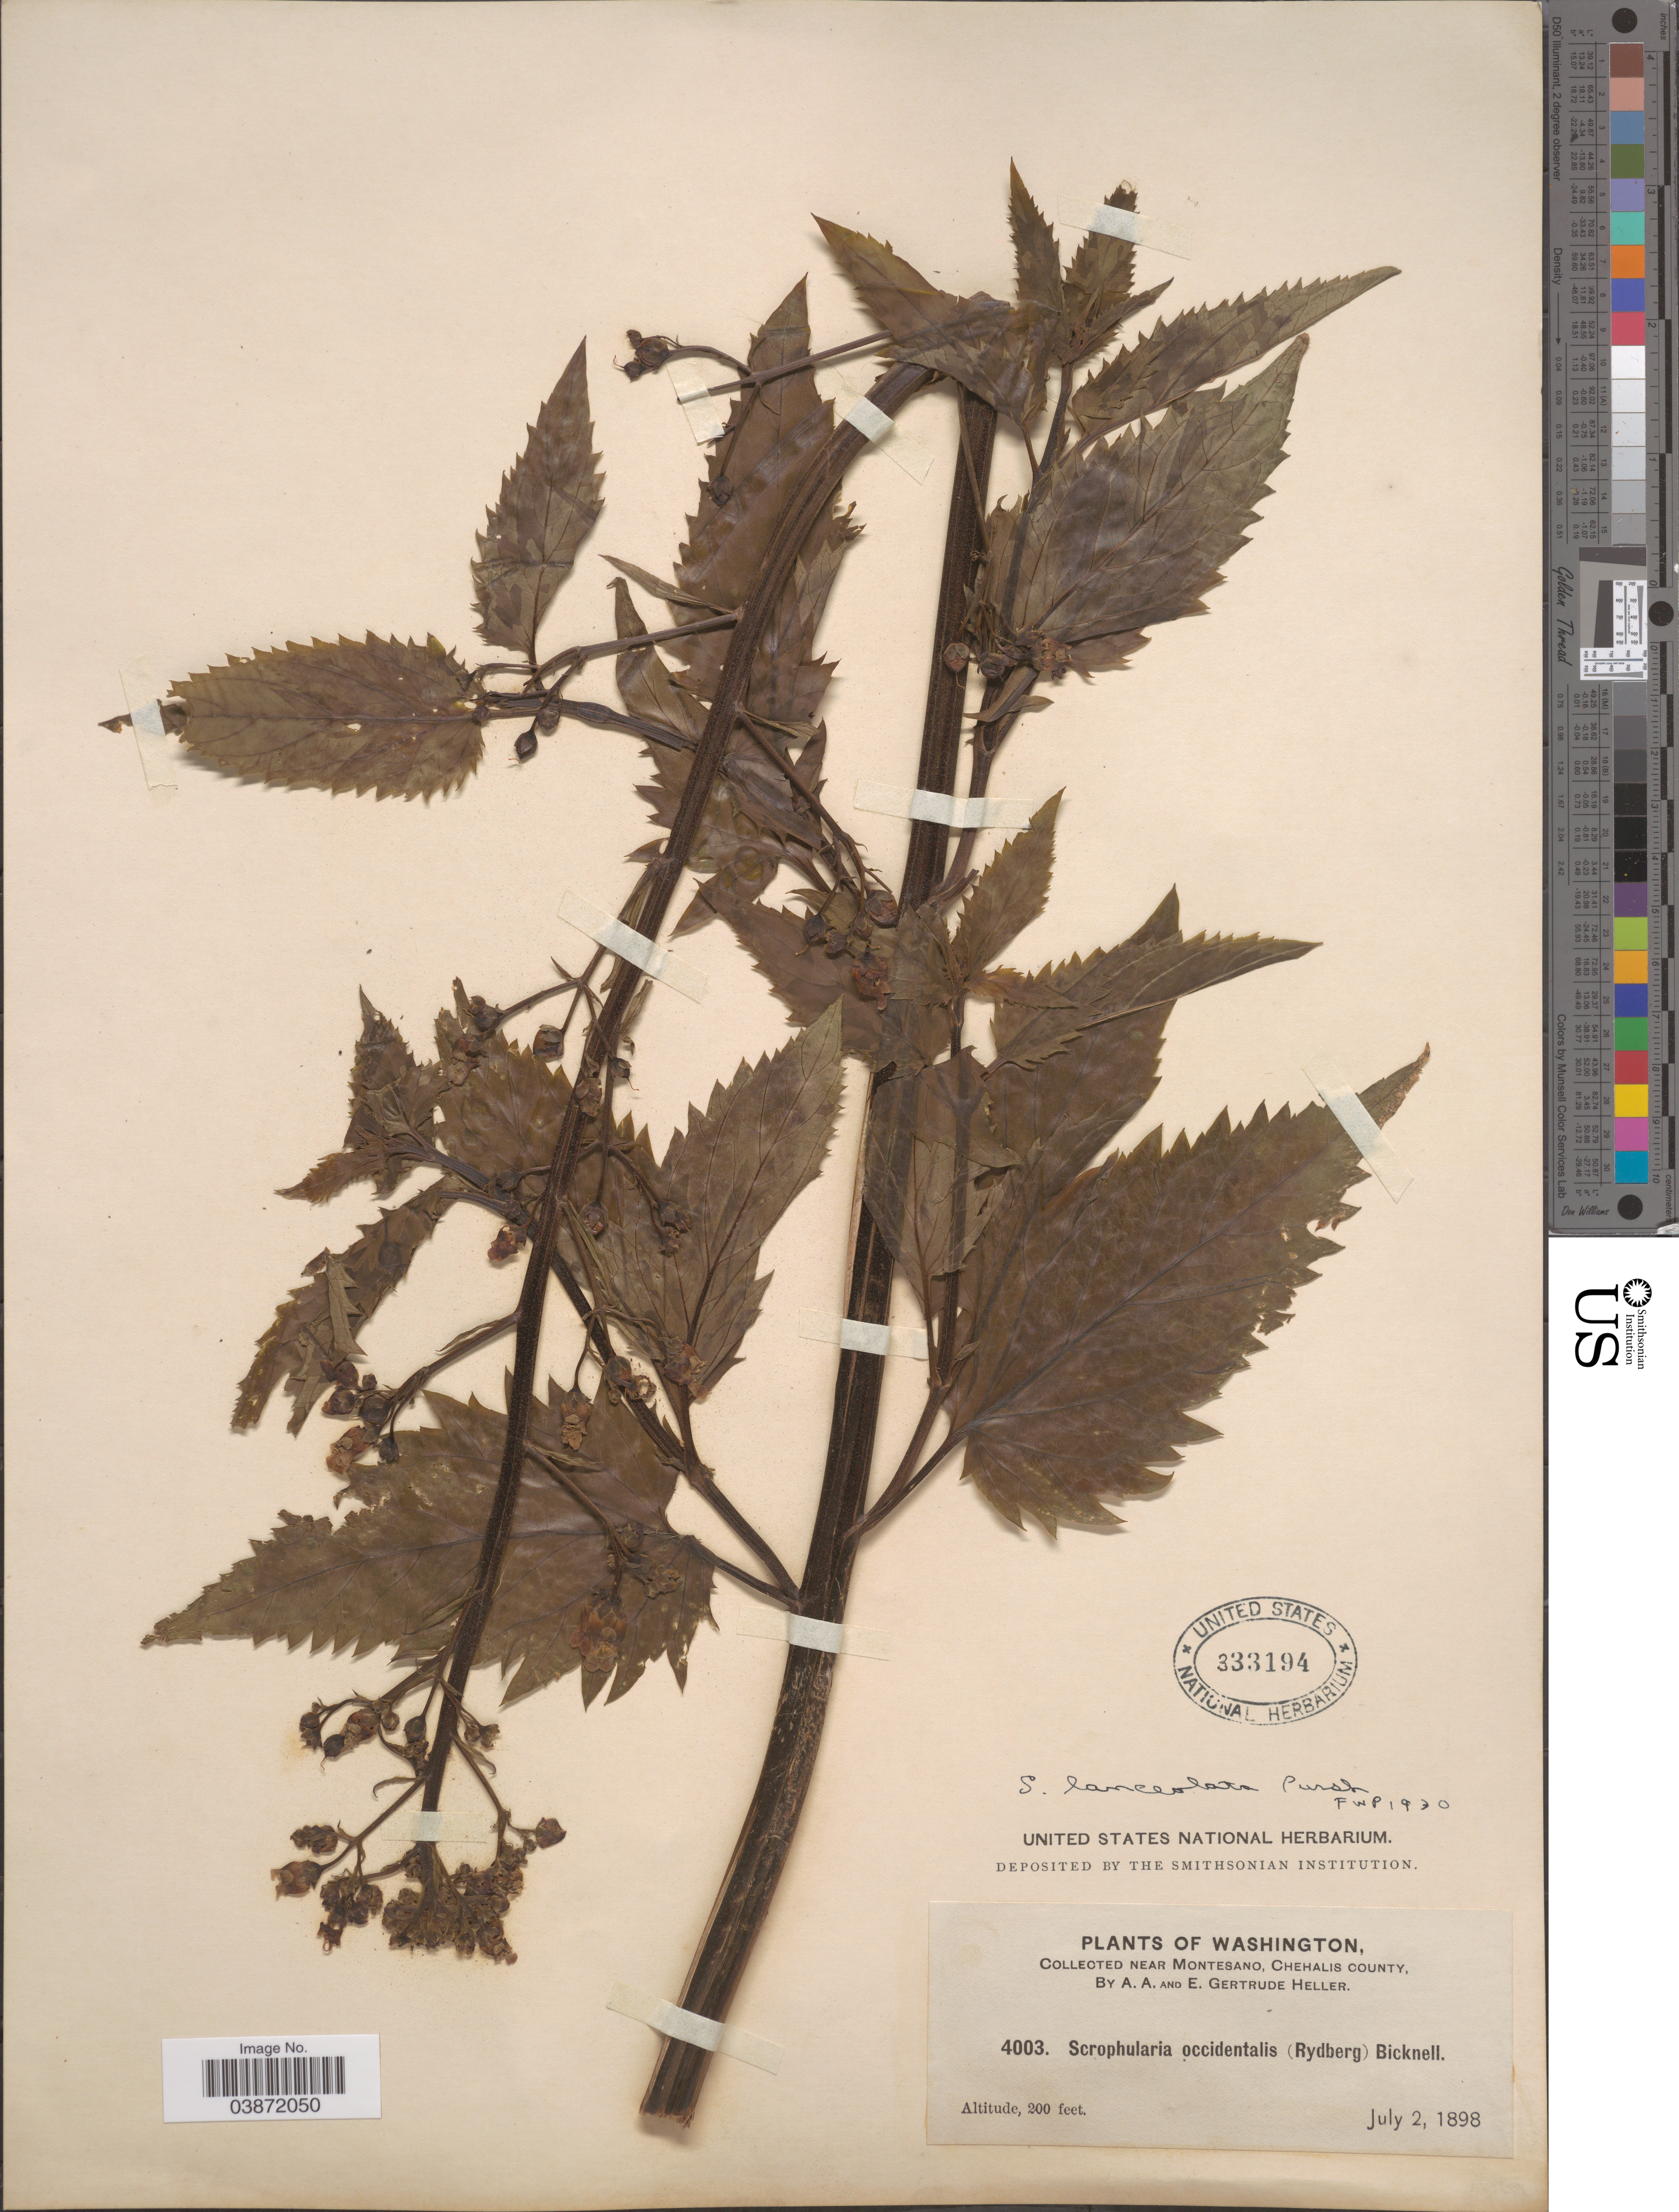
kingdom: Plantae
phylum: Tracheophyta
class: Magnoliopsida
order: Lamiales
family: Scrophulariaceae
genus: Scrophularia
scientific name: Scrophularia lanceolata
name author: Pursh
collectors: A. A. Heller & E. G. Heller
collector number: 4003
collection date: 1898-07-02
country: United States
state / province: Washington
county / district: Grays Harbor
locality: Near Montesano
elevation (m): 61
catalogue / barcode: US 333194